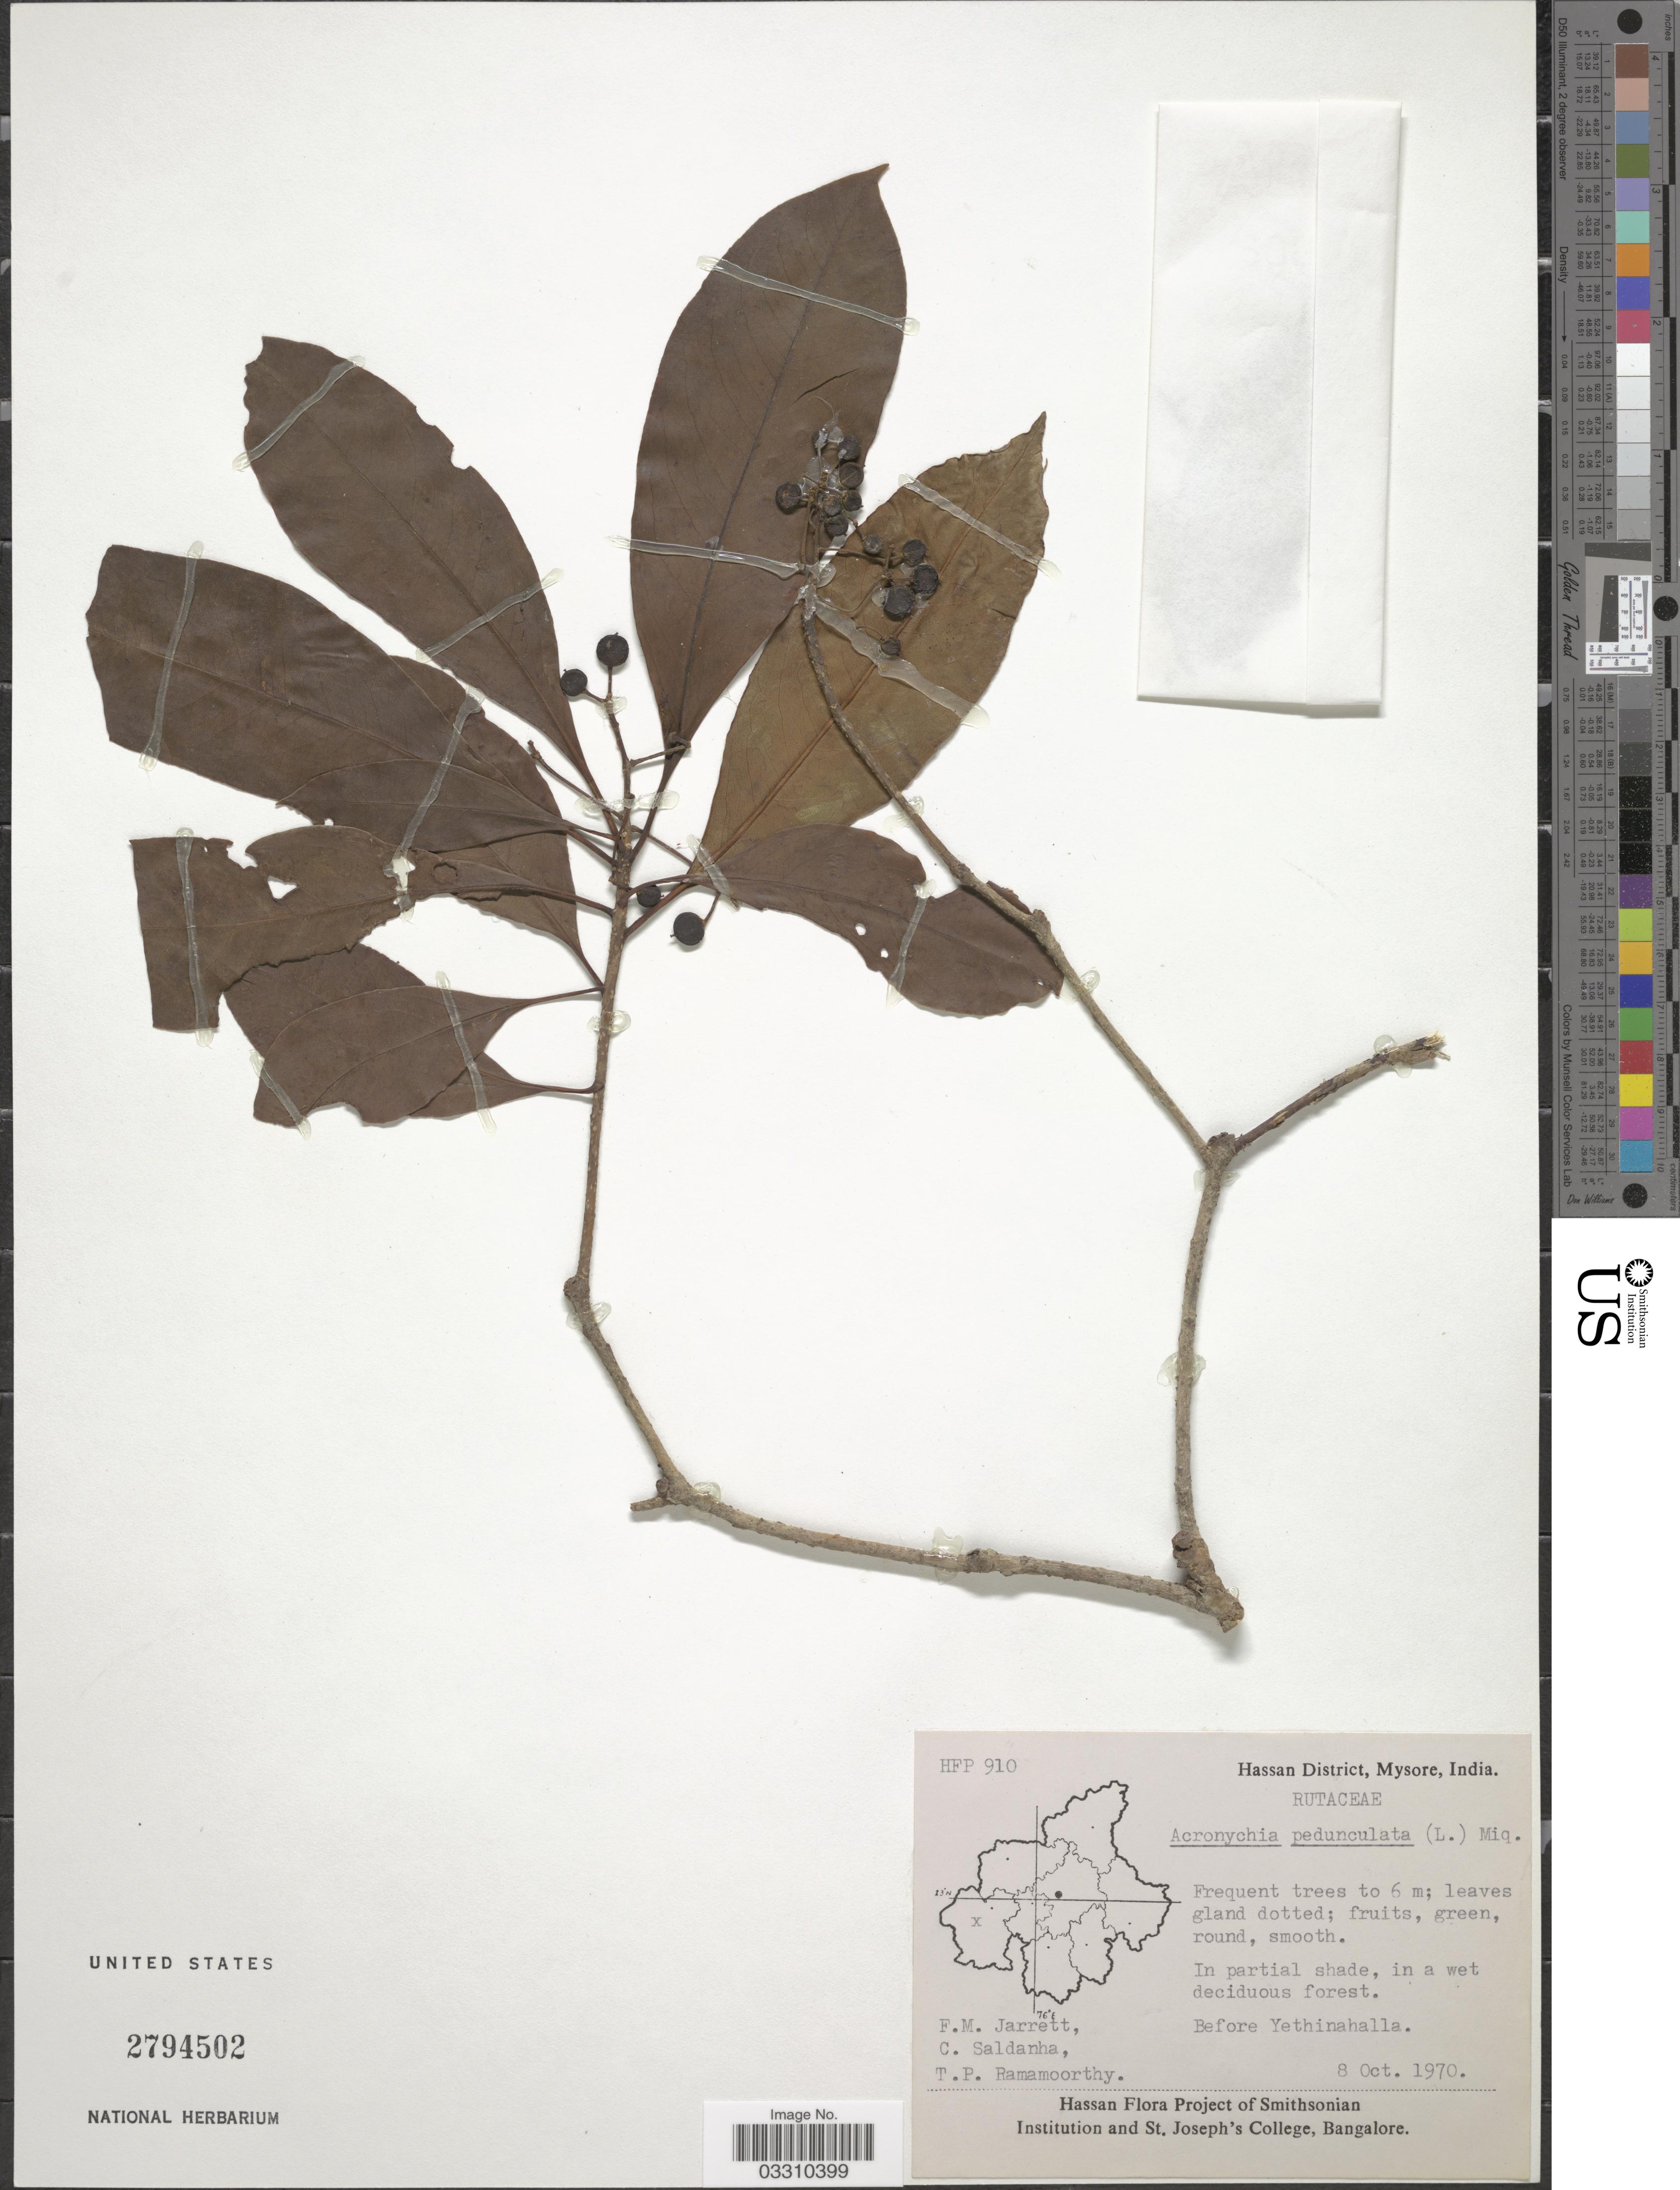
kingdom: Plantae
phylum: Tracheophyta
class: Magnoliopsida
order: Sapindales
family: Rutaceae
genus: Acronychia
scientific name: Acronychia pedunculata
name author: (L.) Miq.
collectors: F. M. Jarrett, C. Saldanha & T. P. Ramamoorthy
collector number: HFP910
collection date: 1970-10-08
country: India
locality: Hassan District, Mysore, Before Yethinahalla.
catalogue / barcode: US 2794502